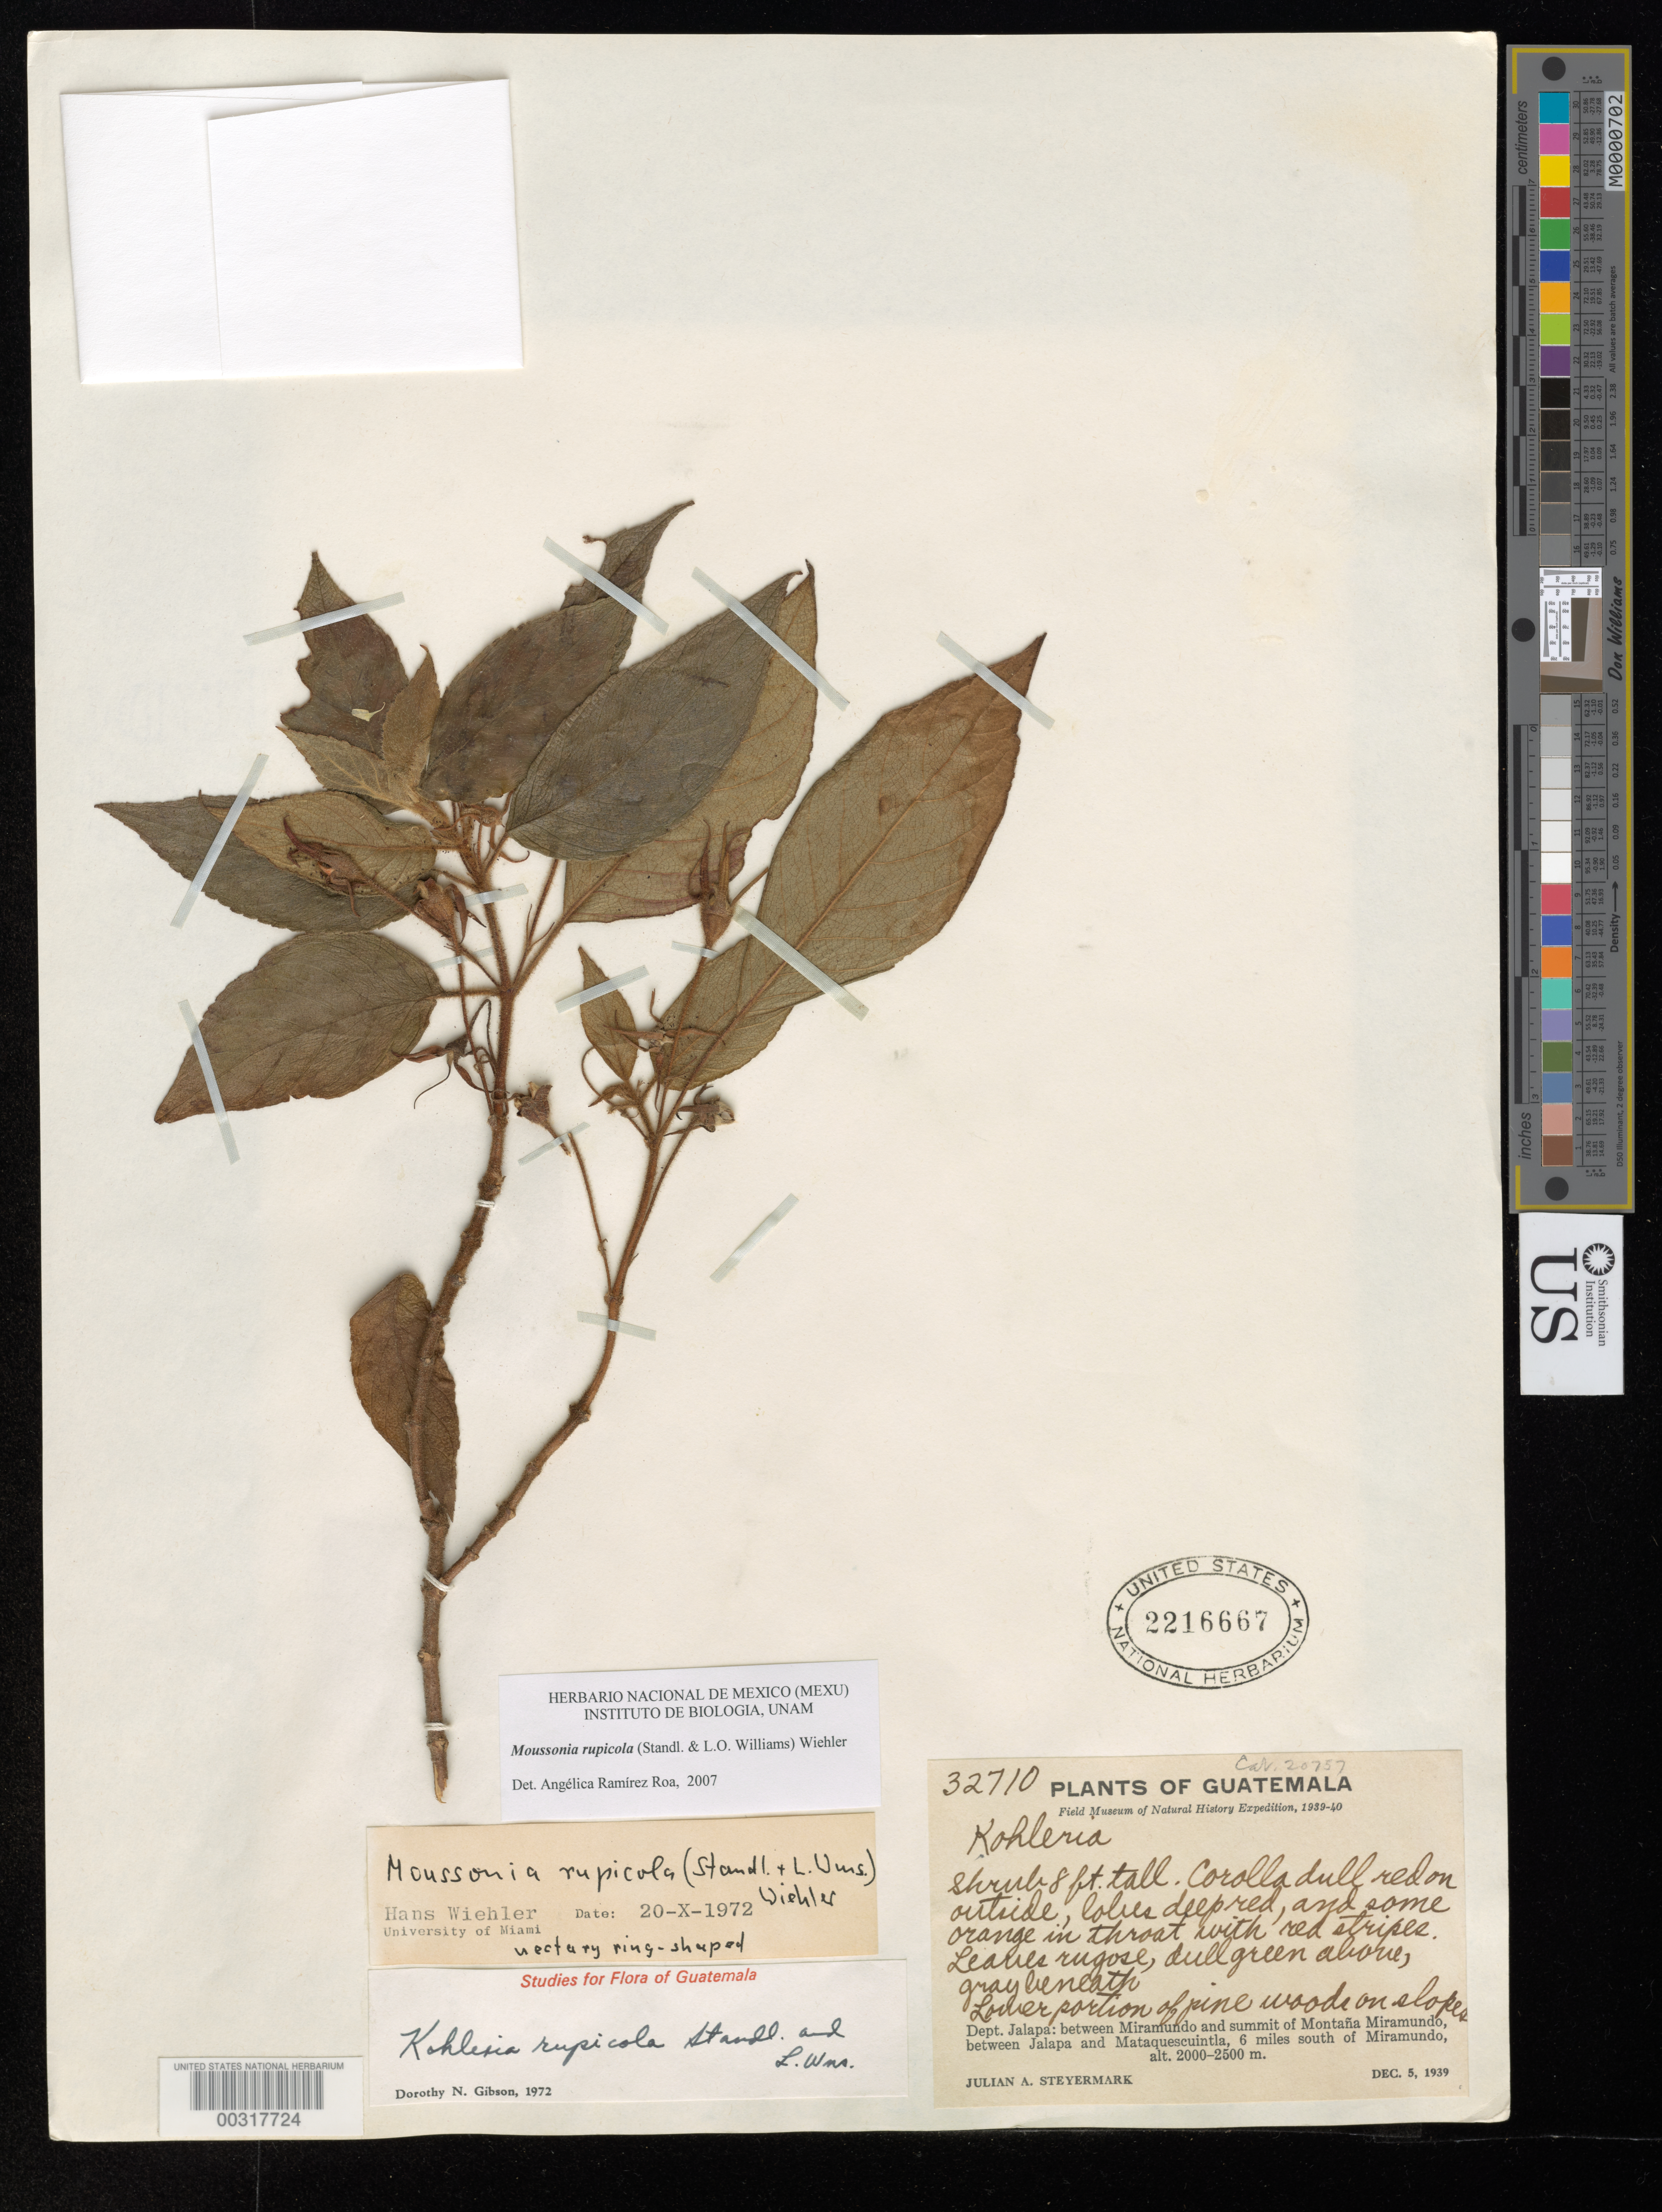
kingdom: Plantae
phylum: Tracheophyta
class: Magnoliopsida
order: Lamiales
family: Gesneriaceae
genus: Moussonia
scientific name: Moussonia rupicola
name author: (Standl. & L.O. Williams) Wiehler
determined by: Ramírez-Roa, A.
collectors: J. Steyermark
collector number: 32710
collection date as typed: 05 Dec 1939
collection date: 1939-12-05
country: Guatemala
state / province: Jalapa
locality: Between Miramundo and summit of Montana Miramundo between Jalapa and Mataquescuintla, 6 mi S of Miramundo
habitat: Lower portion of pine woods on slopes.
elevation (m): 2000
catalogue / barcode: US 2216667